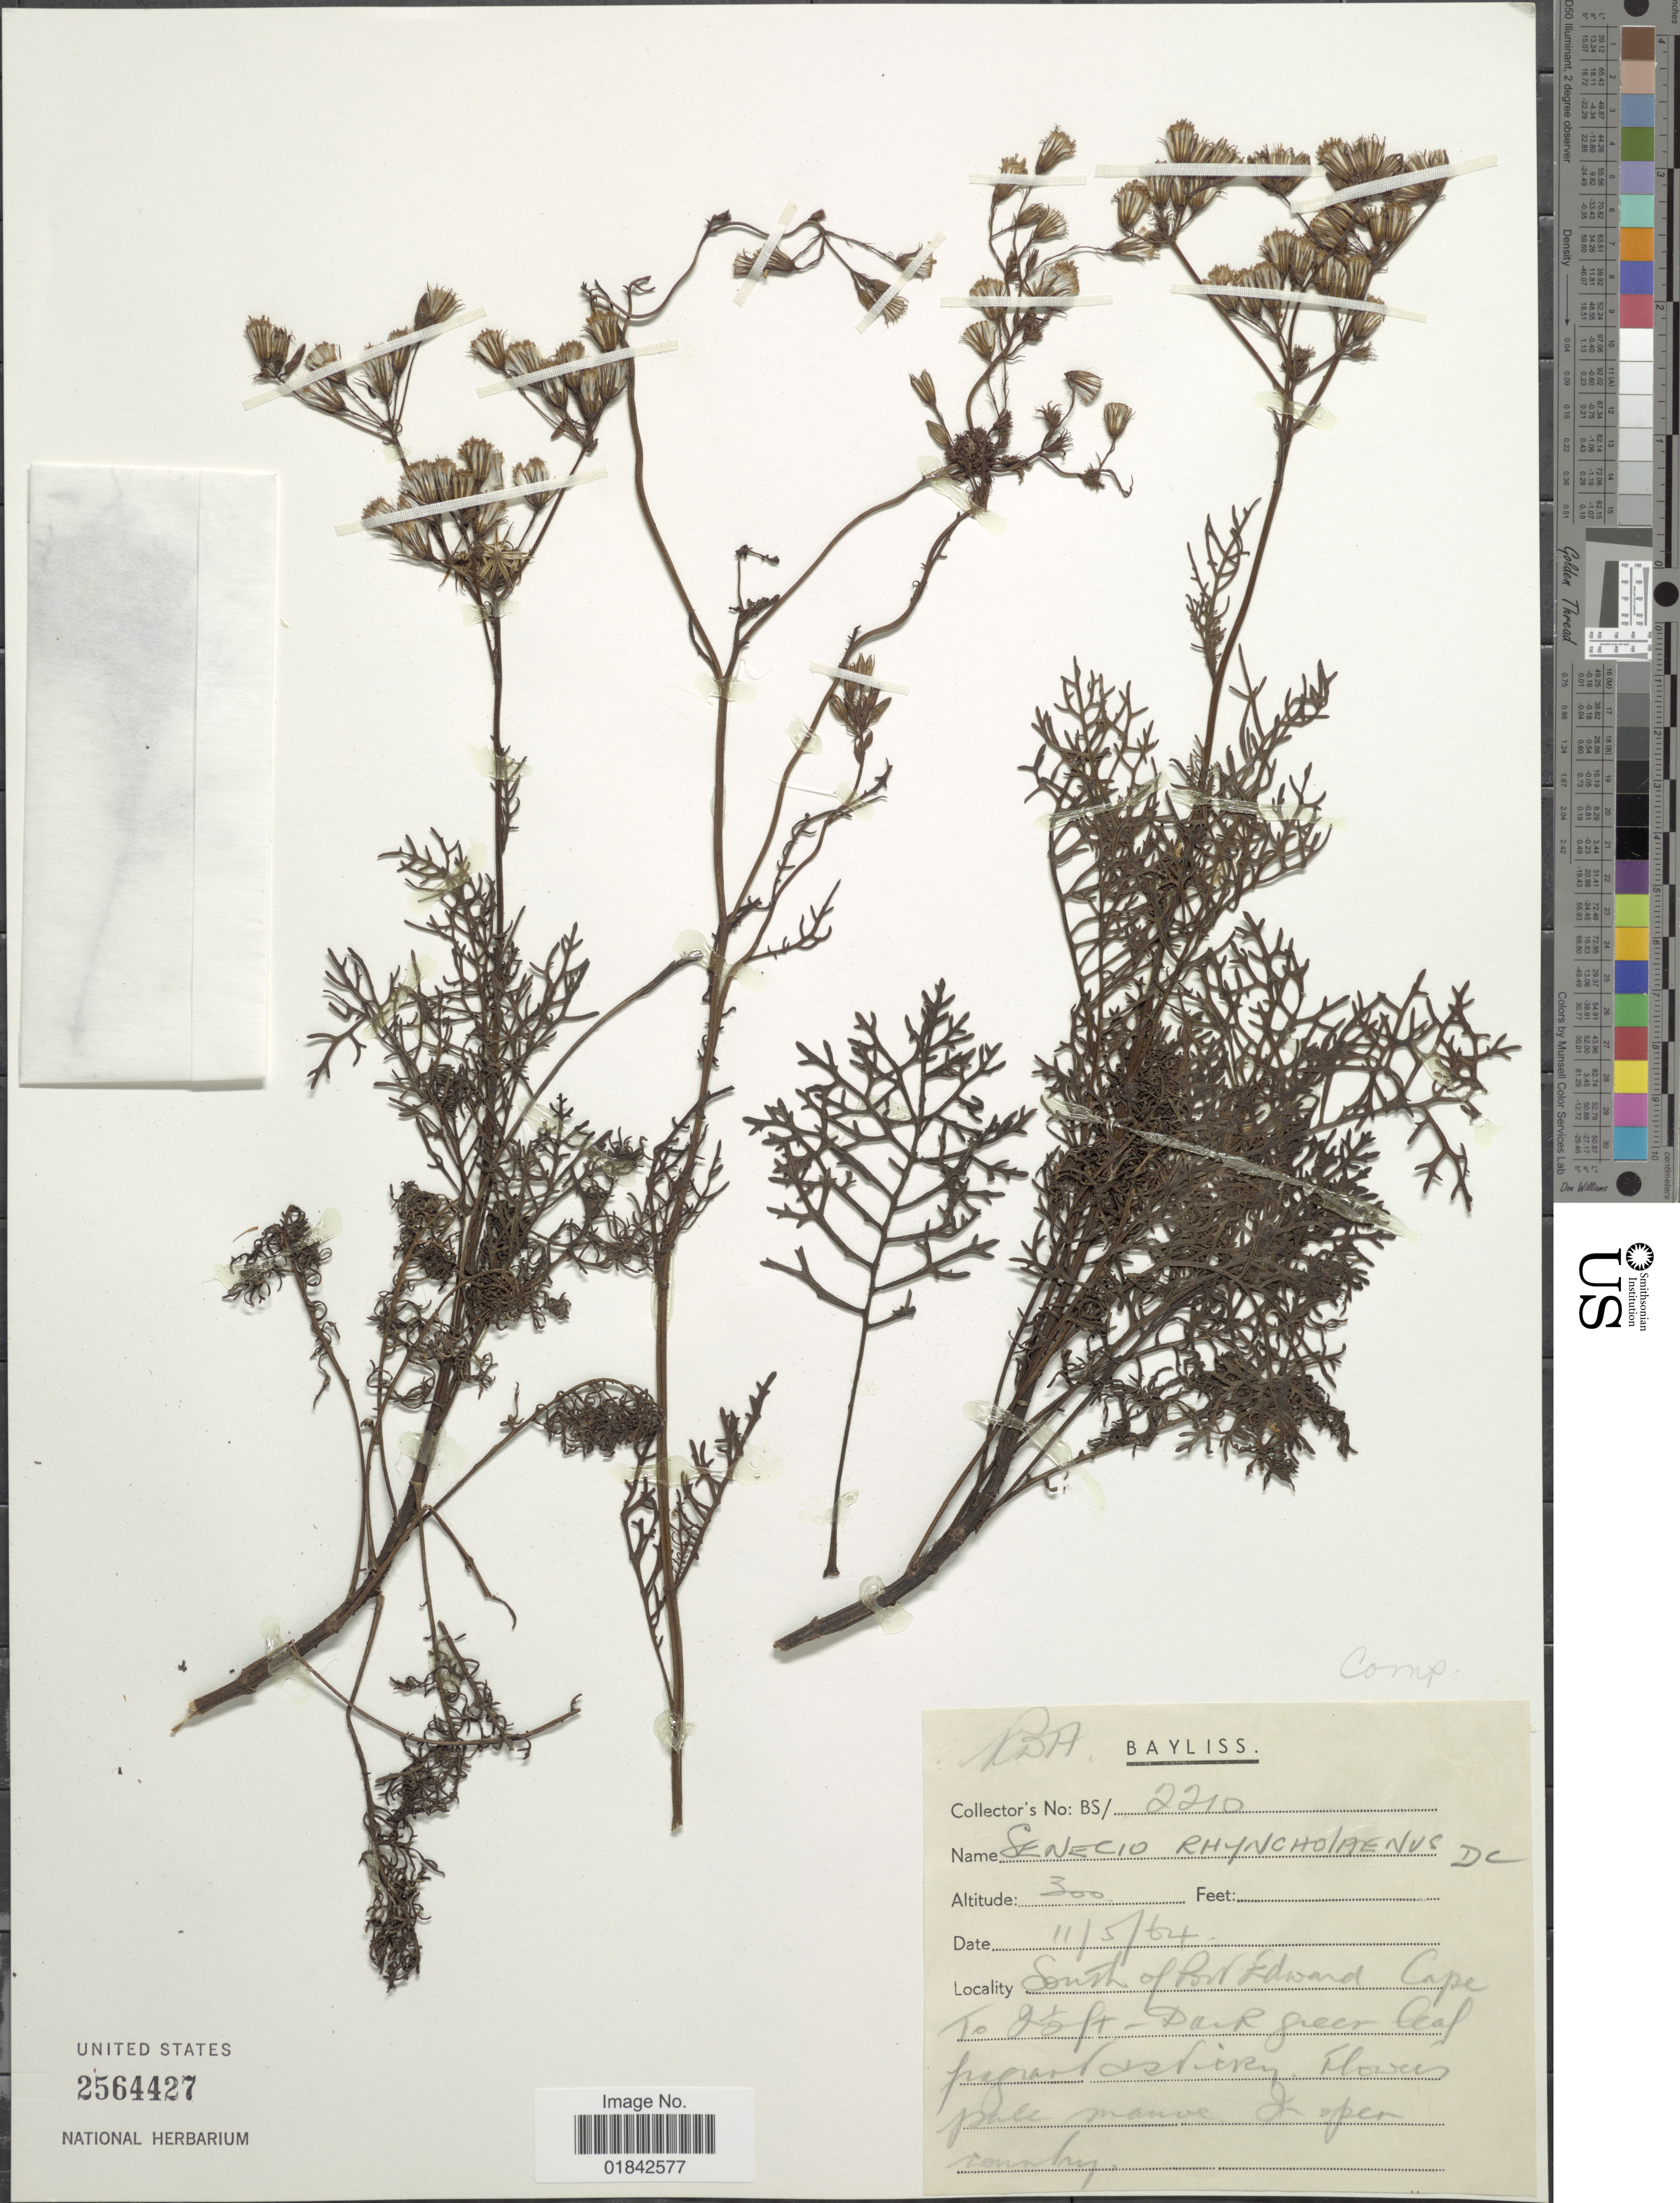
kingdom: Plantae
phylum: Tracheophyta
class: Magnoliopsida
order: Asterales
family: Asteraceae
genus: Senecio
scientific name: Senecio rhyncholaenus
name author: DC.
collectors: R. Bayliss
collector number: BS/2210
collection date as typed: Transcribed d/m/y: 11/5/64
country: South Africa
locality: South of Port Edward, Cape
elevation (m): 91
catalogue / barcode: US 2564427